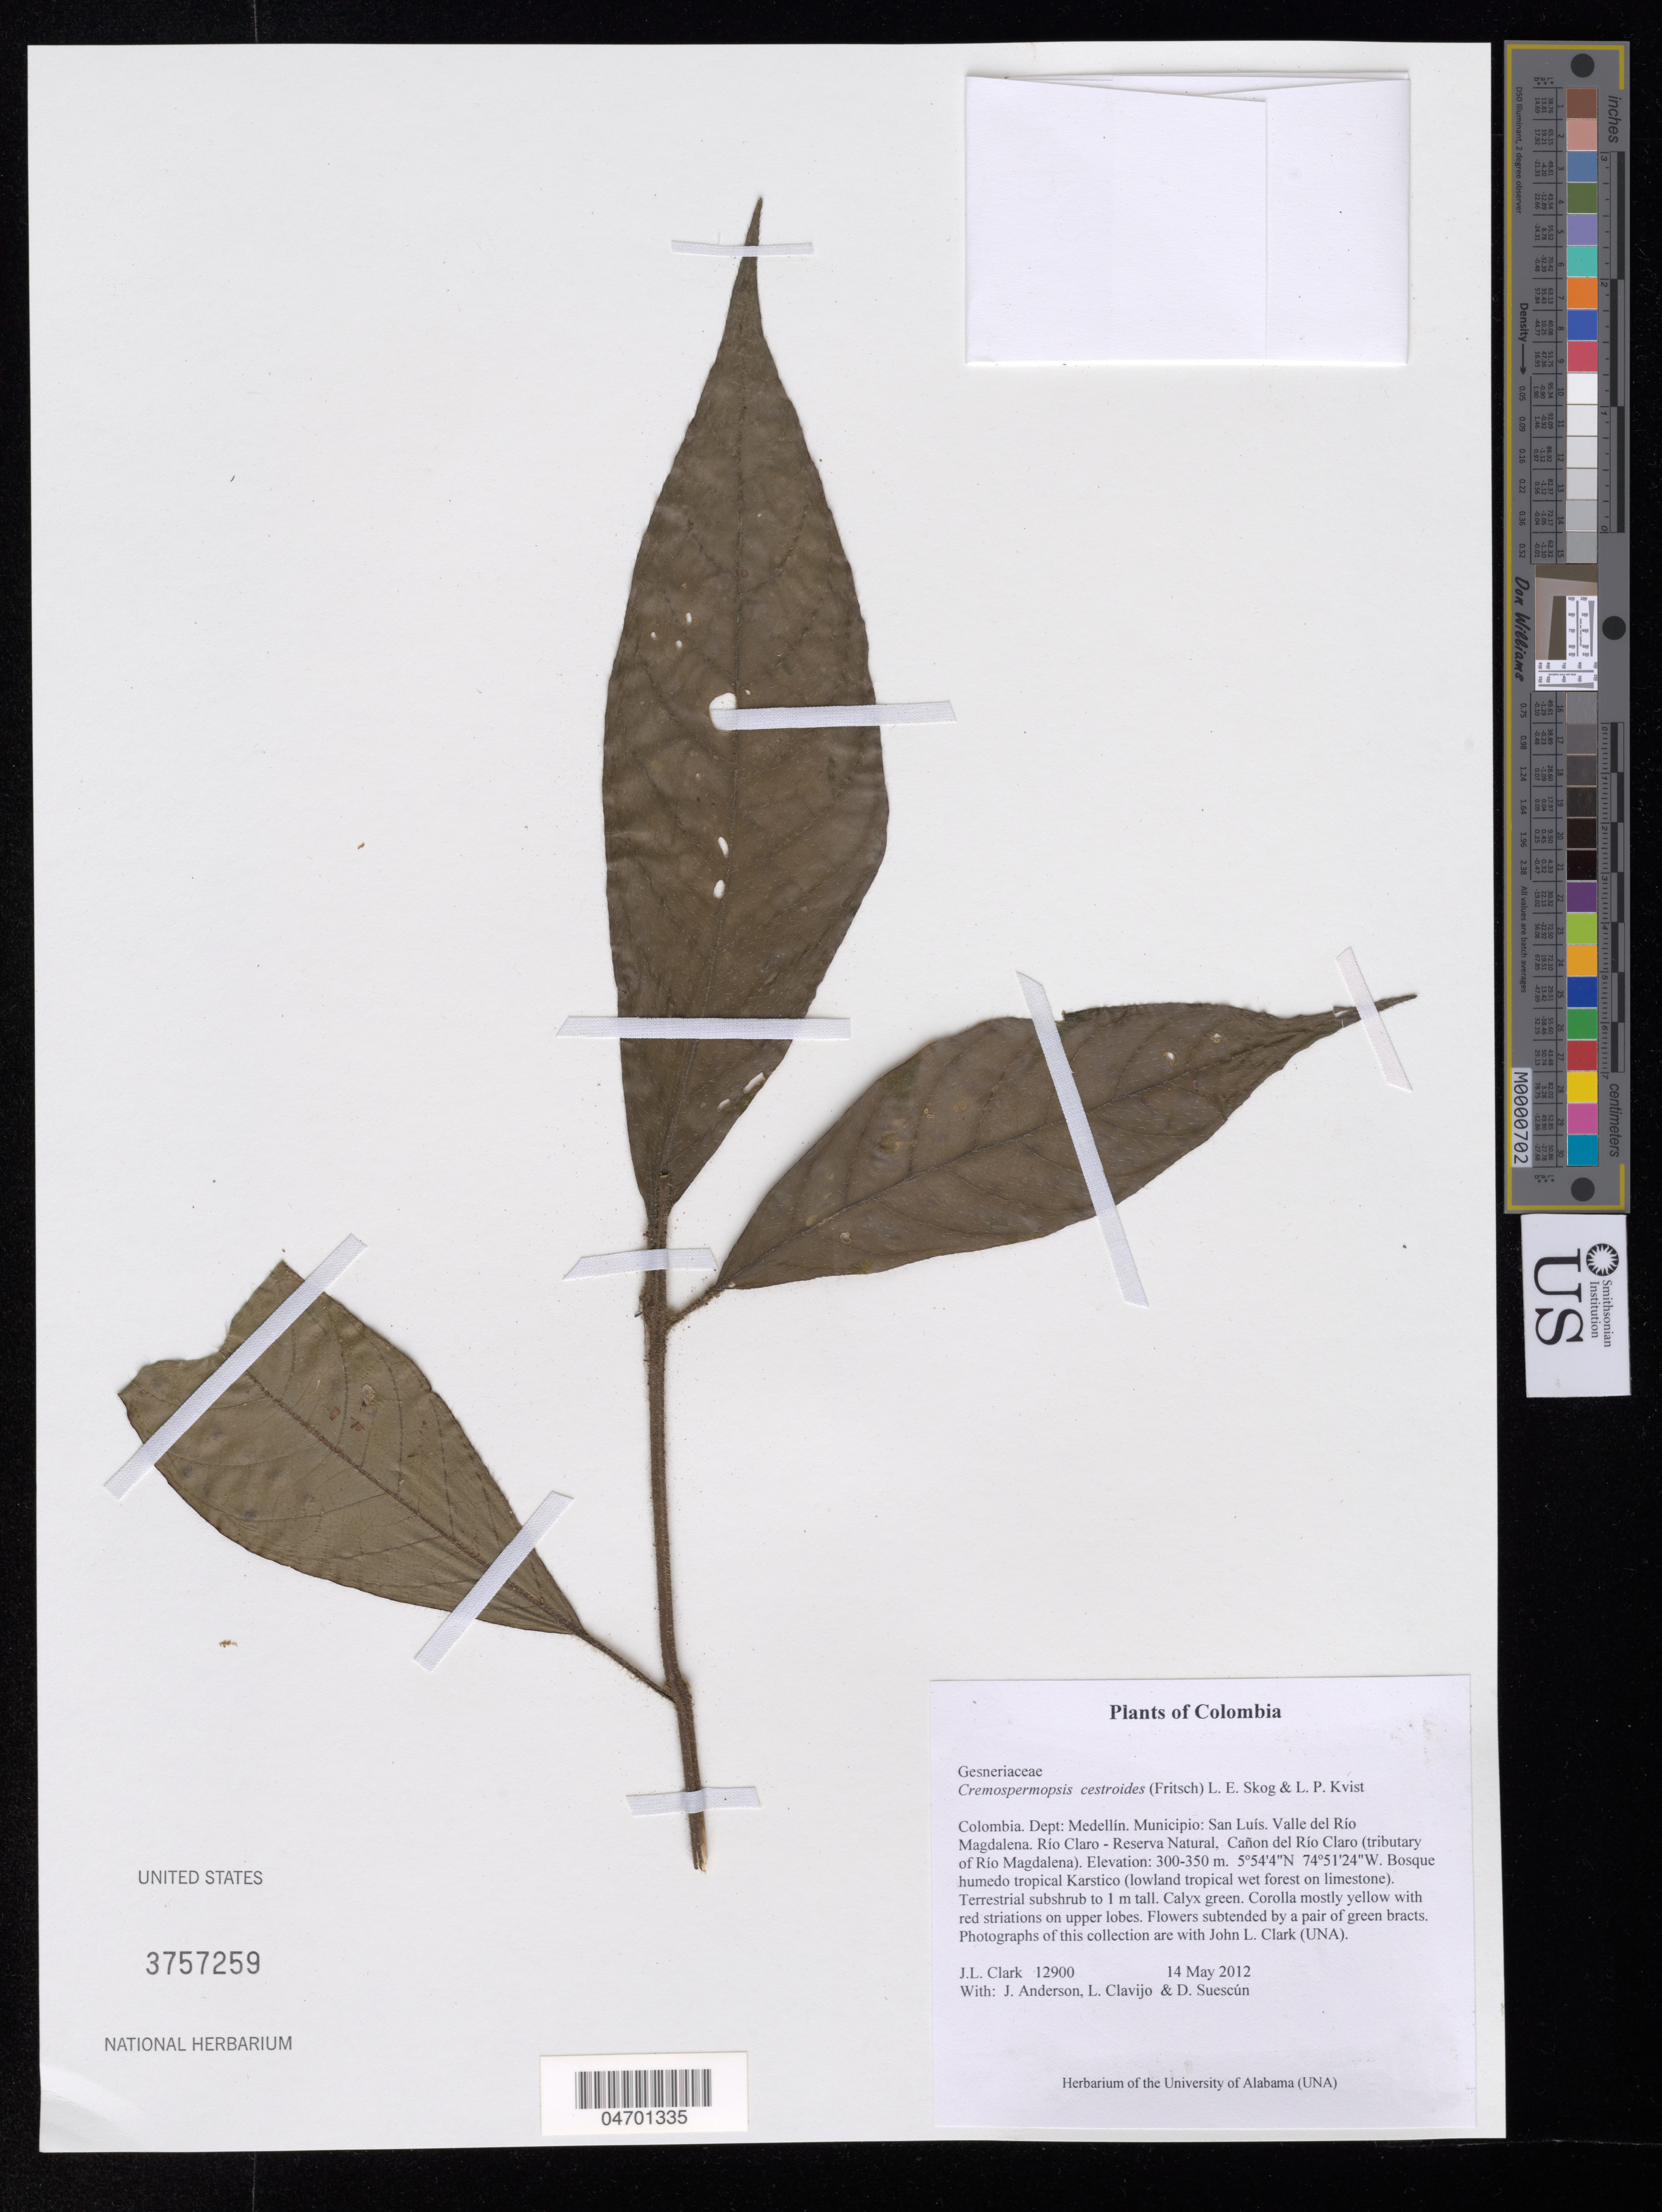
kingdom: Plantae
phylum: Tracheophyta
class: Magnoliopsida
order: Lamiales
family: Gesneriaceae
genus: Cremospermopsis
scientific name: Cremospermopsis cestroides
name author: (Fritsch) L.E. Skog & L.P. Kvist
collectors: J. L. Clark, J. Anderson, L. Clavijo & D. Suescún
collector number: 12900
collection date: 2012-05-14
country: Colombia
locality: Dept: Medellín. Municipio: San Luis. Valle del Río Magdalena. Río Claro - Reserva Natural. Cañon del Río Claro (tributary of Río Magdalena).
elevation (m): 300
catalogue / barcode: US 3757259